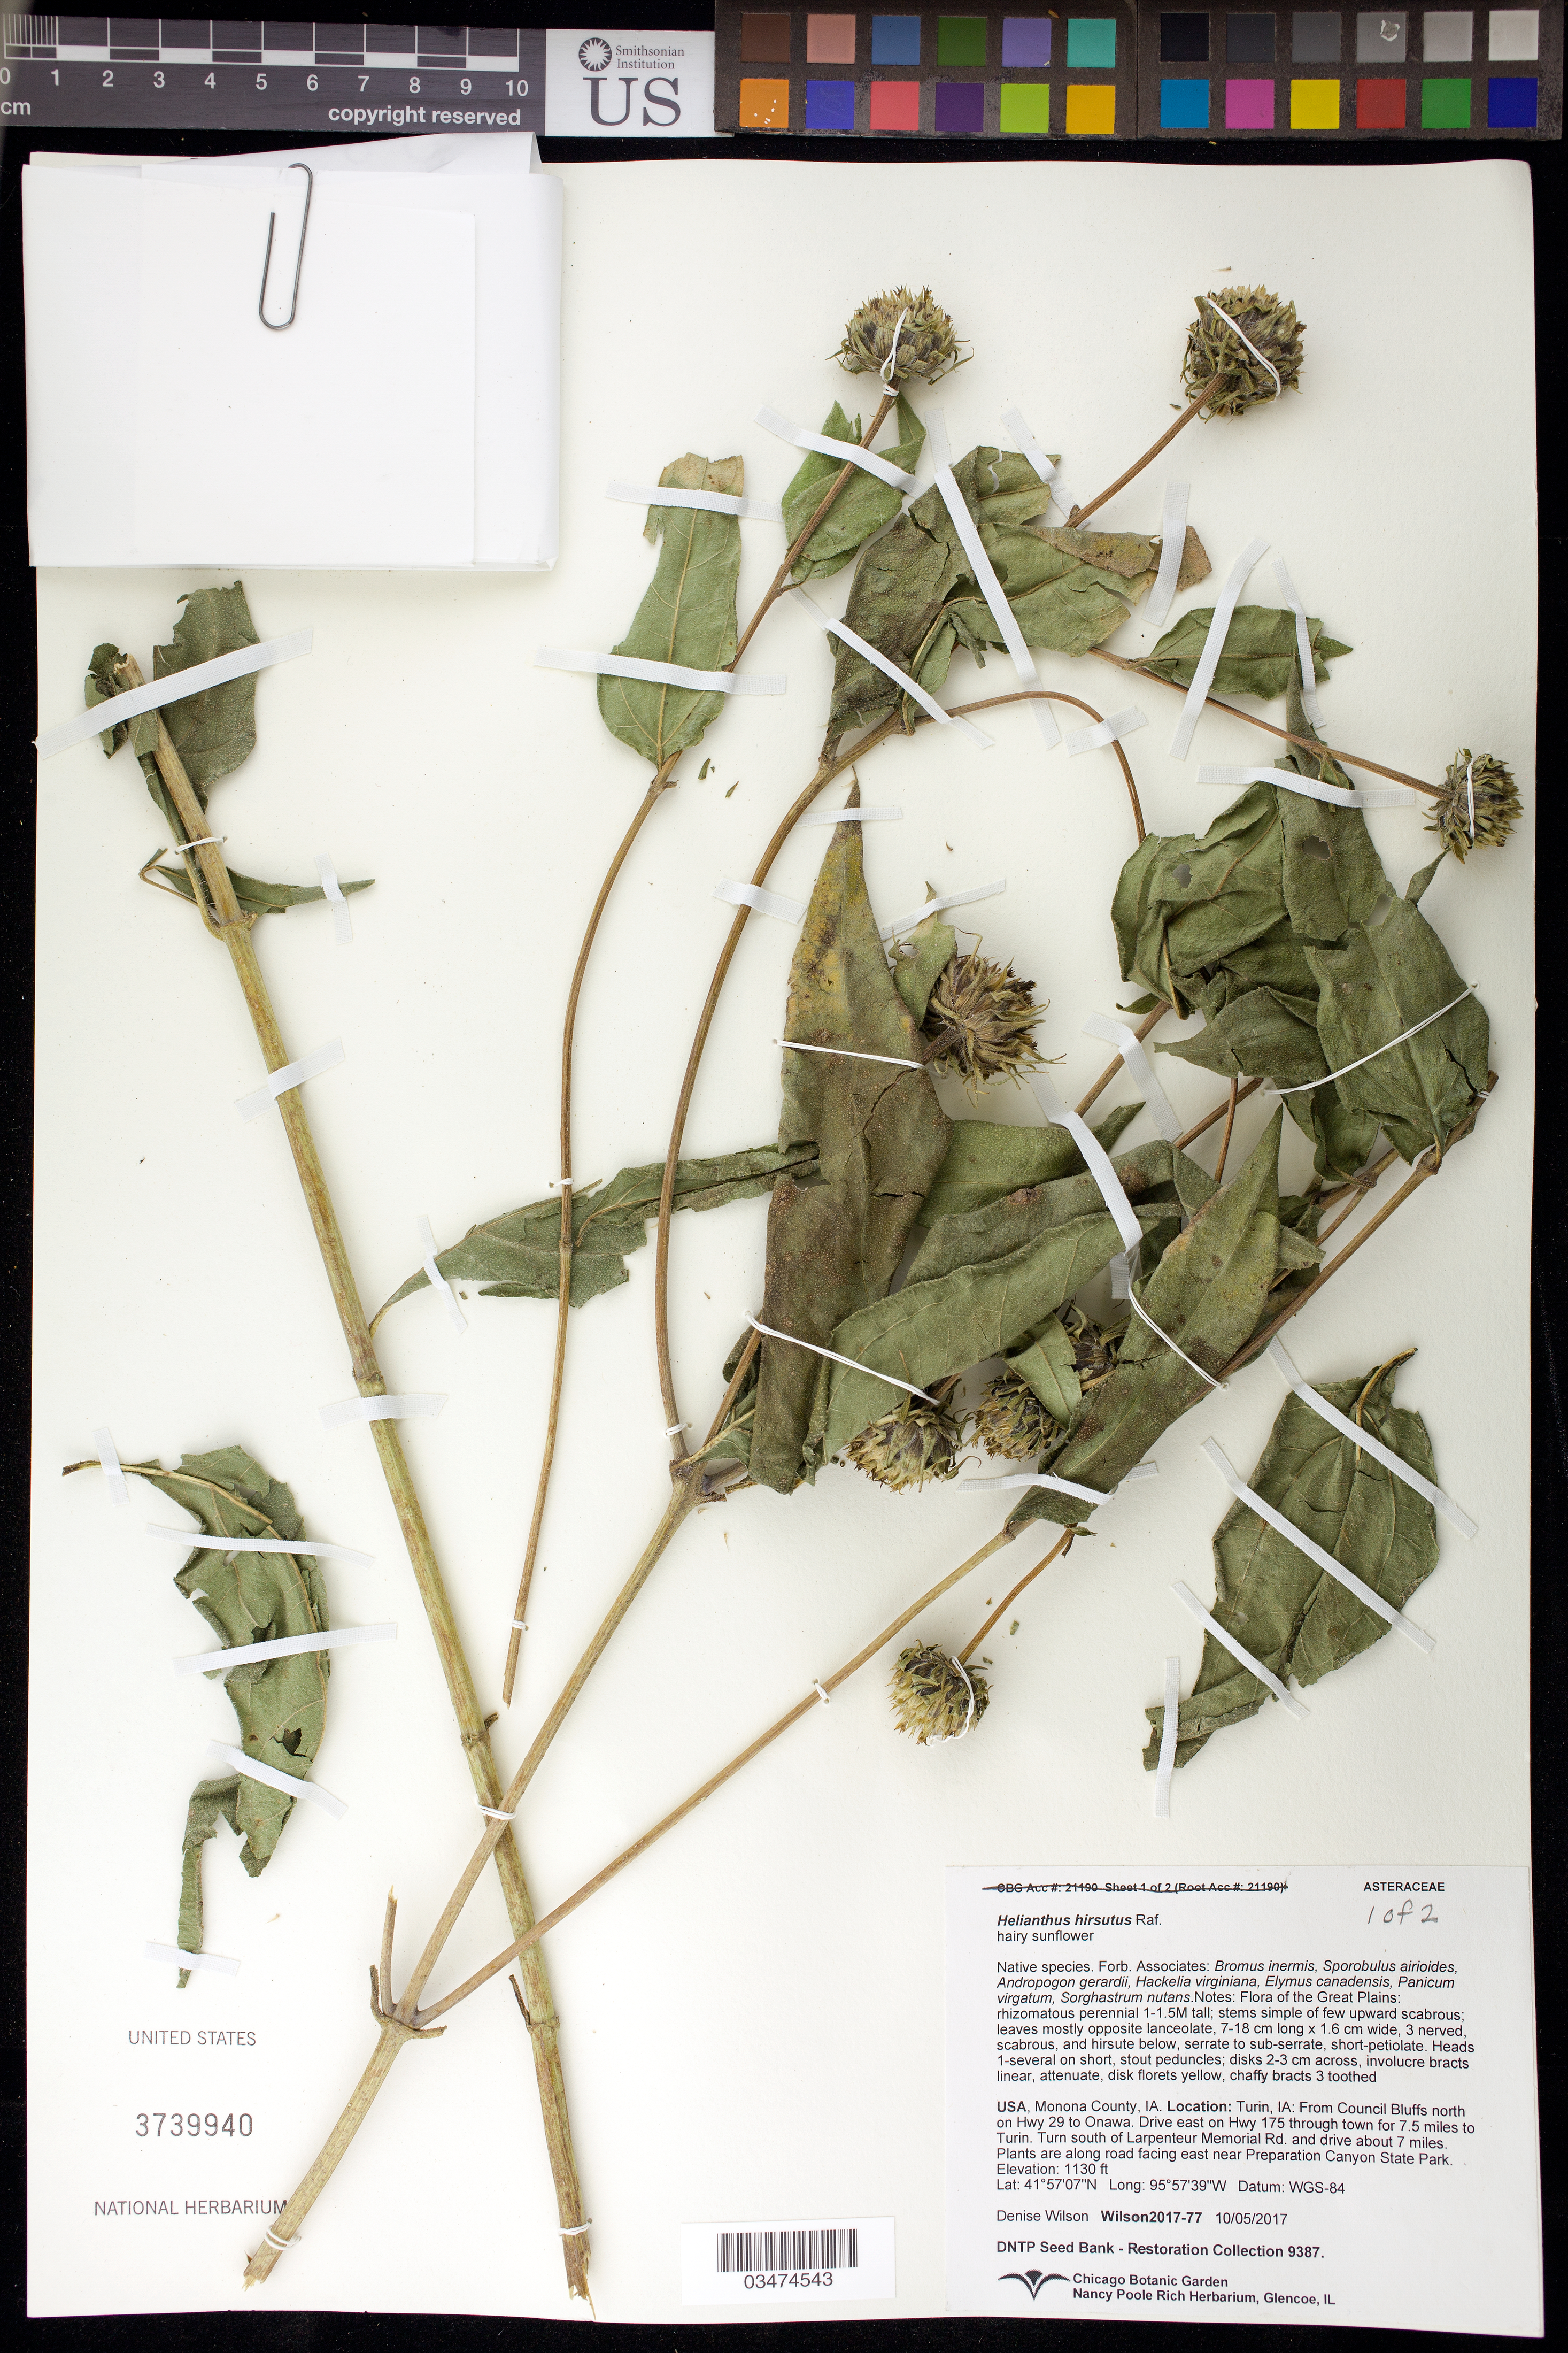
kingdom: Plantae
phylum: Tracheophyta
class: Magnoliopsida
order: Asterales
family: Asteraceae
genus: Helianthus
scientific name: Helianthus hirsutus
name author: Raf.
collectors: D. Wilson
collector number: Wilson2017-77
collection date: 2017-10-05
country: United States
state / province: Iowa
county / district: Monona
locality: Near Preparation Canyon State Park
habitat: With Bromus inermis, Panicum virgatum, Hackelia virginiana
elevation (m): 344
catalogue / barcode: US 3739940